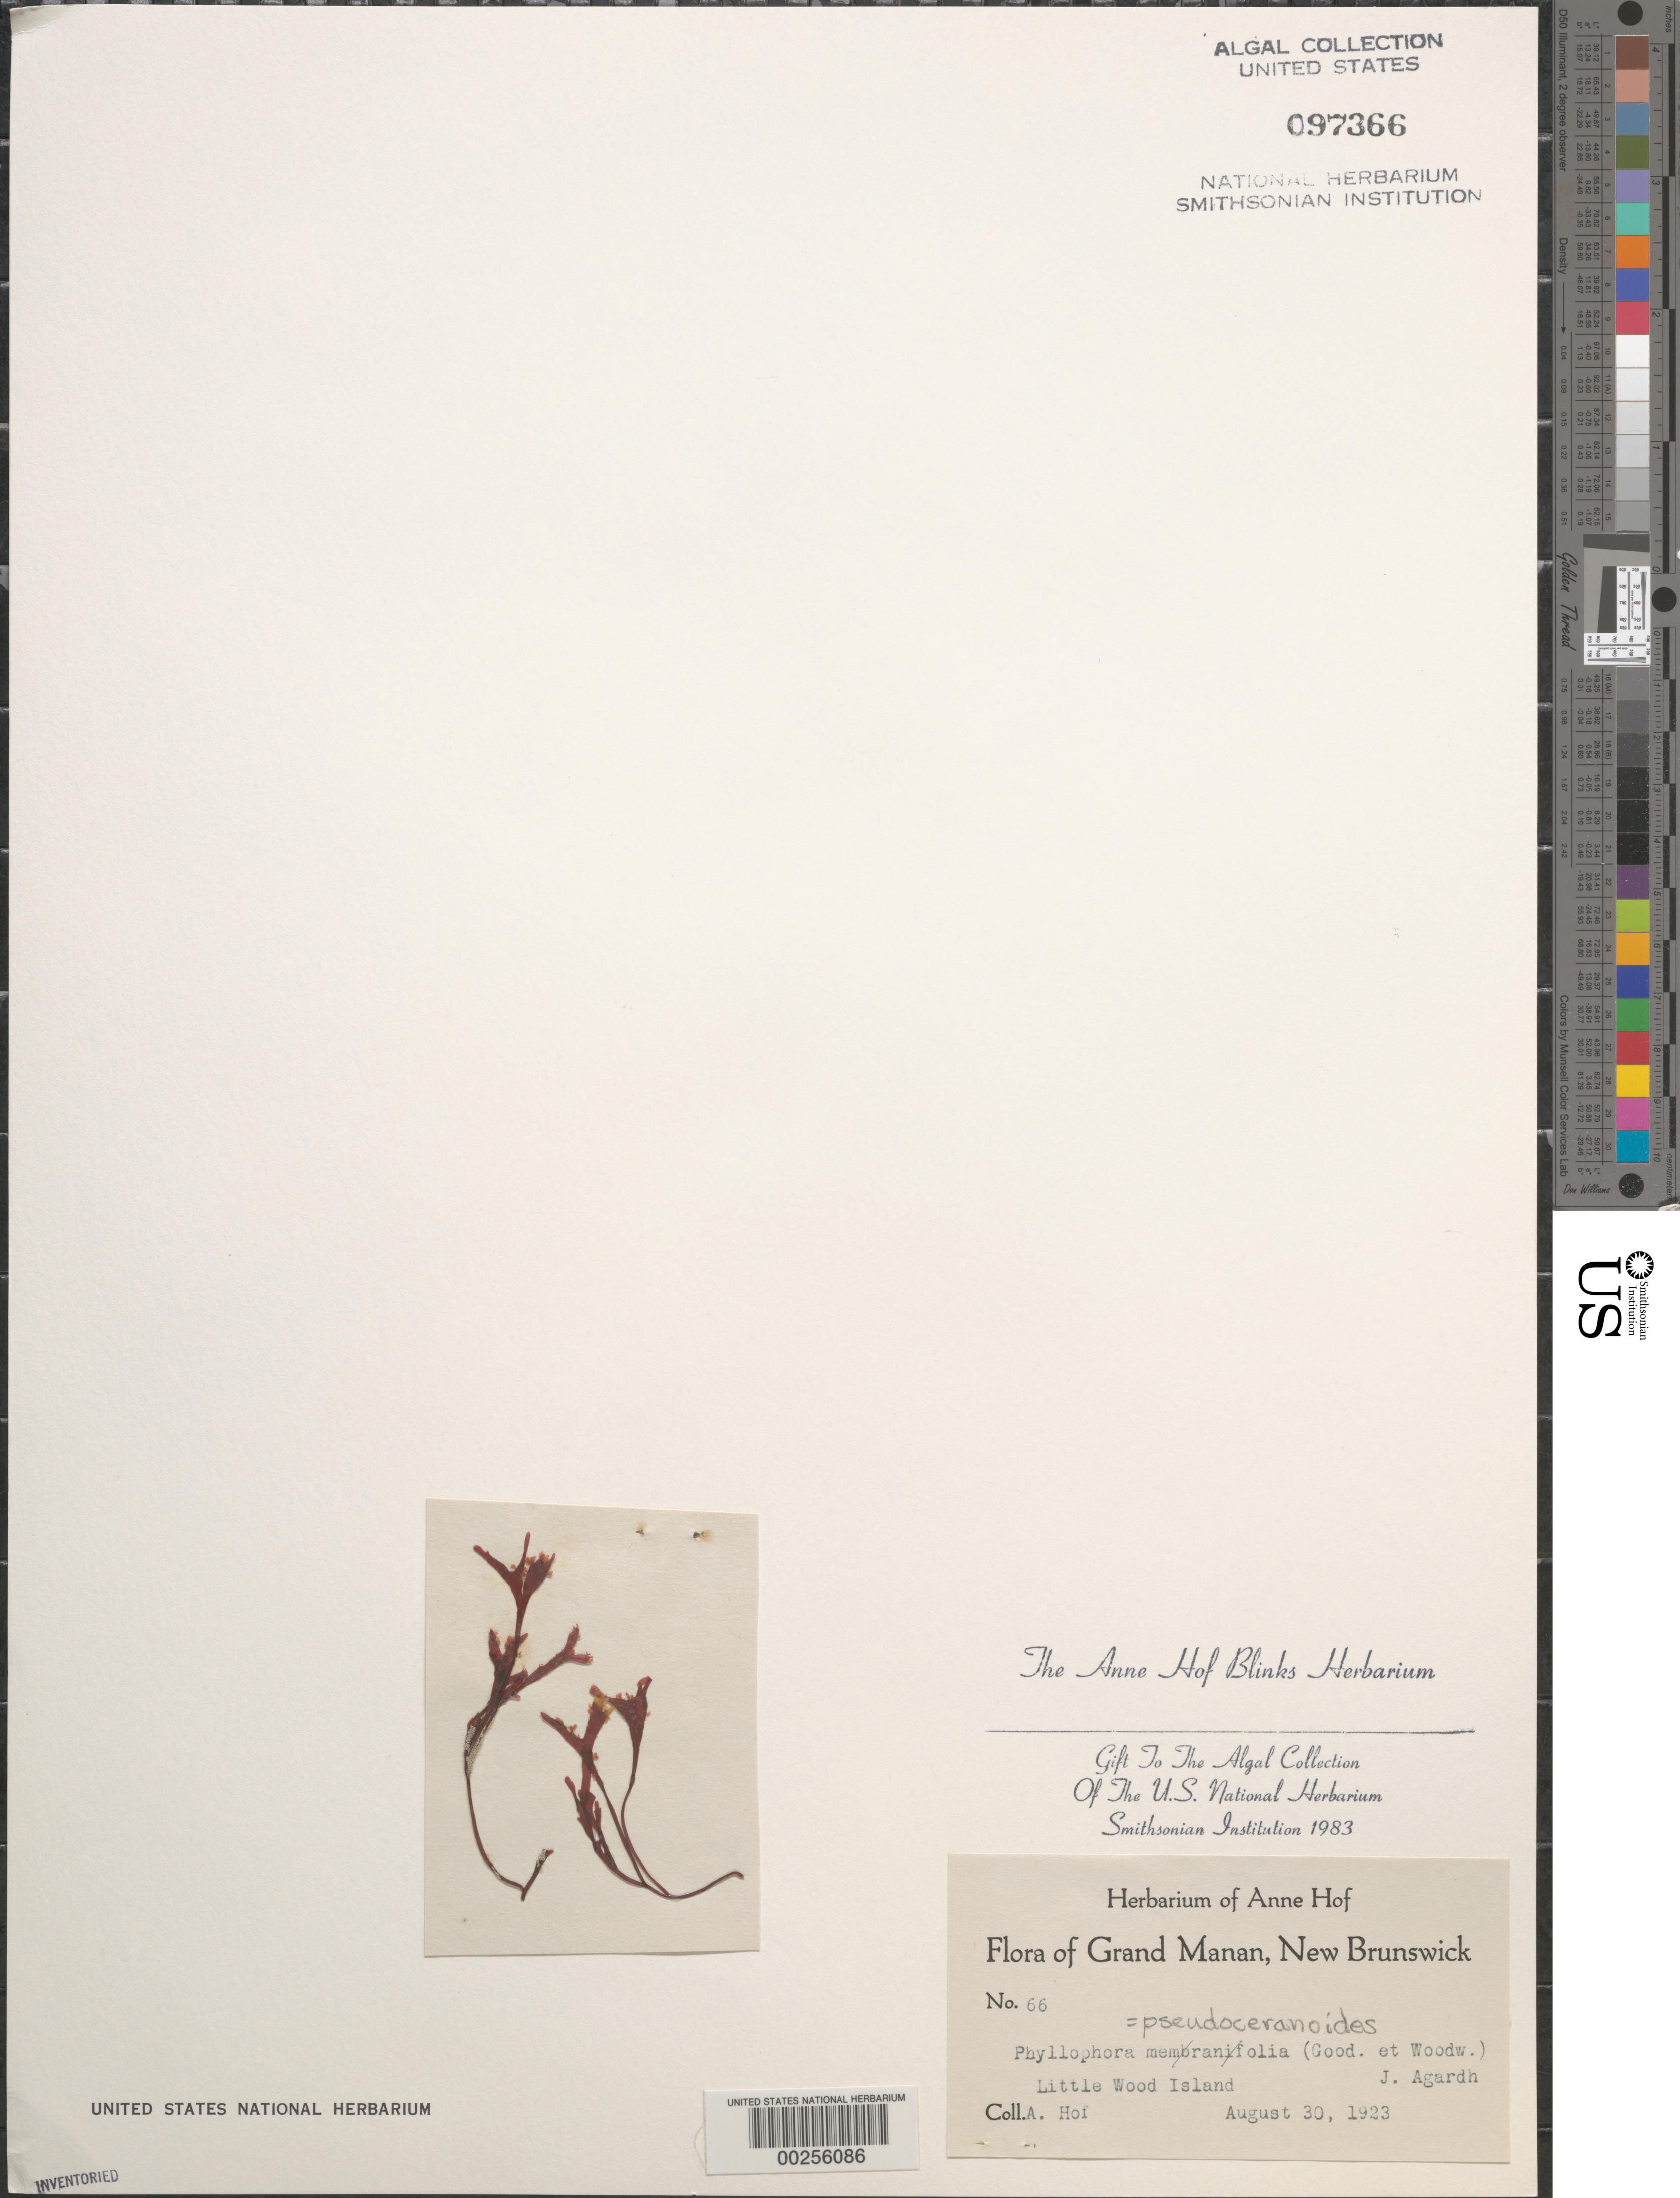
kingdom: Plantae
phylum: Rhodophyta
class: Florideophyceae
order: Gigartinales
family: Phyllophoraceae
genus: Phyllophora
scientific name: Phyllophora pseudoceranoides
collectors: A. Blinks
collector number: AHB 66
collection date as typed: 30 Aug 1923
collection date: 1923-08-30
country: Canada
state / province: New Brunswick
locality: Grand manan, little wood island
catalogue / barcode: US 97366